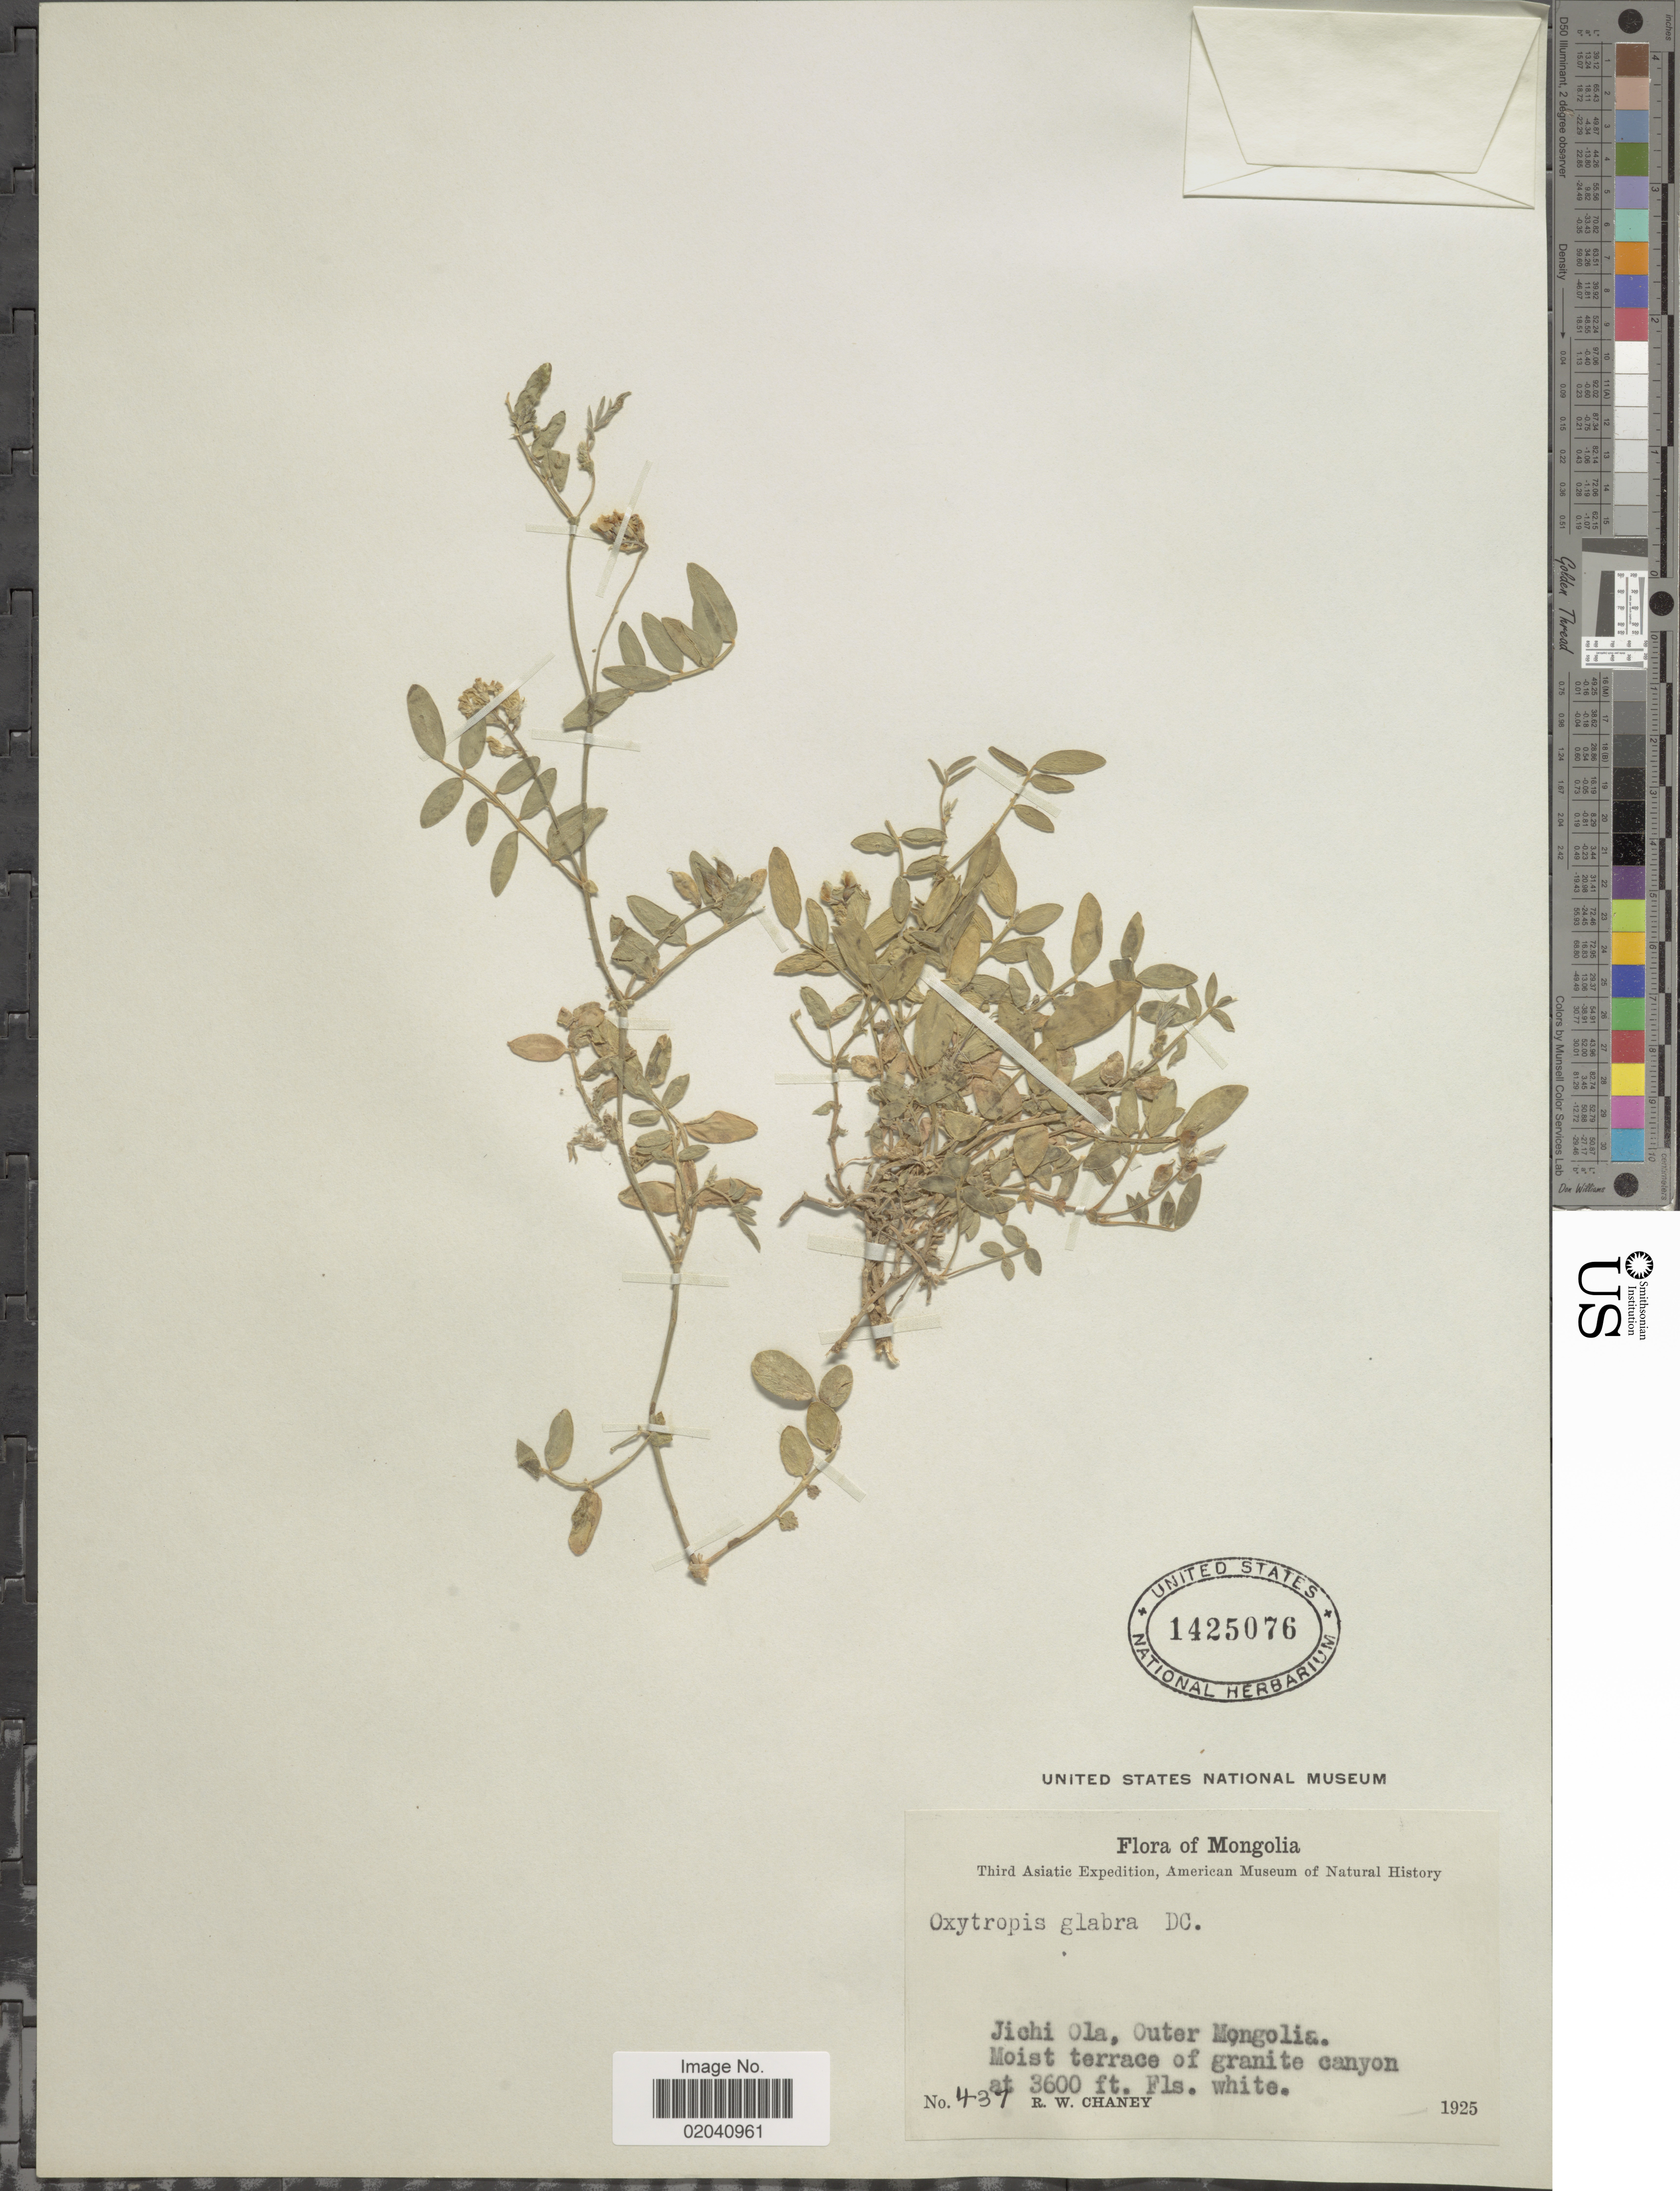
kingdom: Plantae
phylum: Tracheophyta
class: Magnoliopsida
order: Fabales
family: Fabaceae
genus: Oxytropis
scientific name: Oxytropis glabra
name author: DC.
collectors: R. Chaney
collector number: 437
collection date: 1925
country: Mongolia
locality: Jichi Ola, Outer Mongolia, moist terrace of granite canyon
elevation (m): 1097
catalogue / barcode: US 1425076